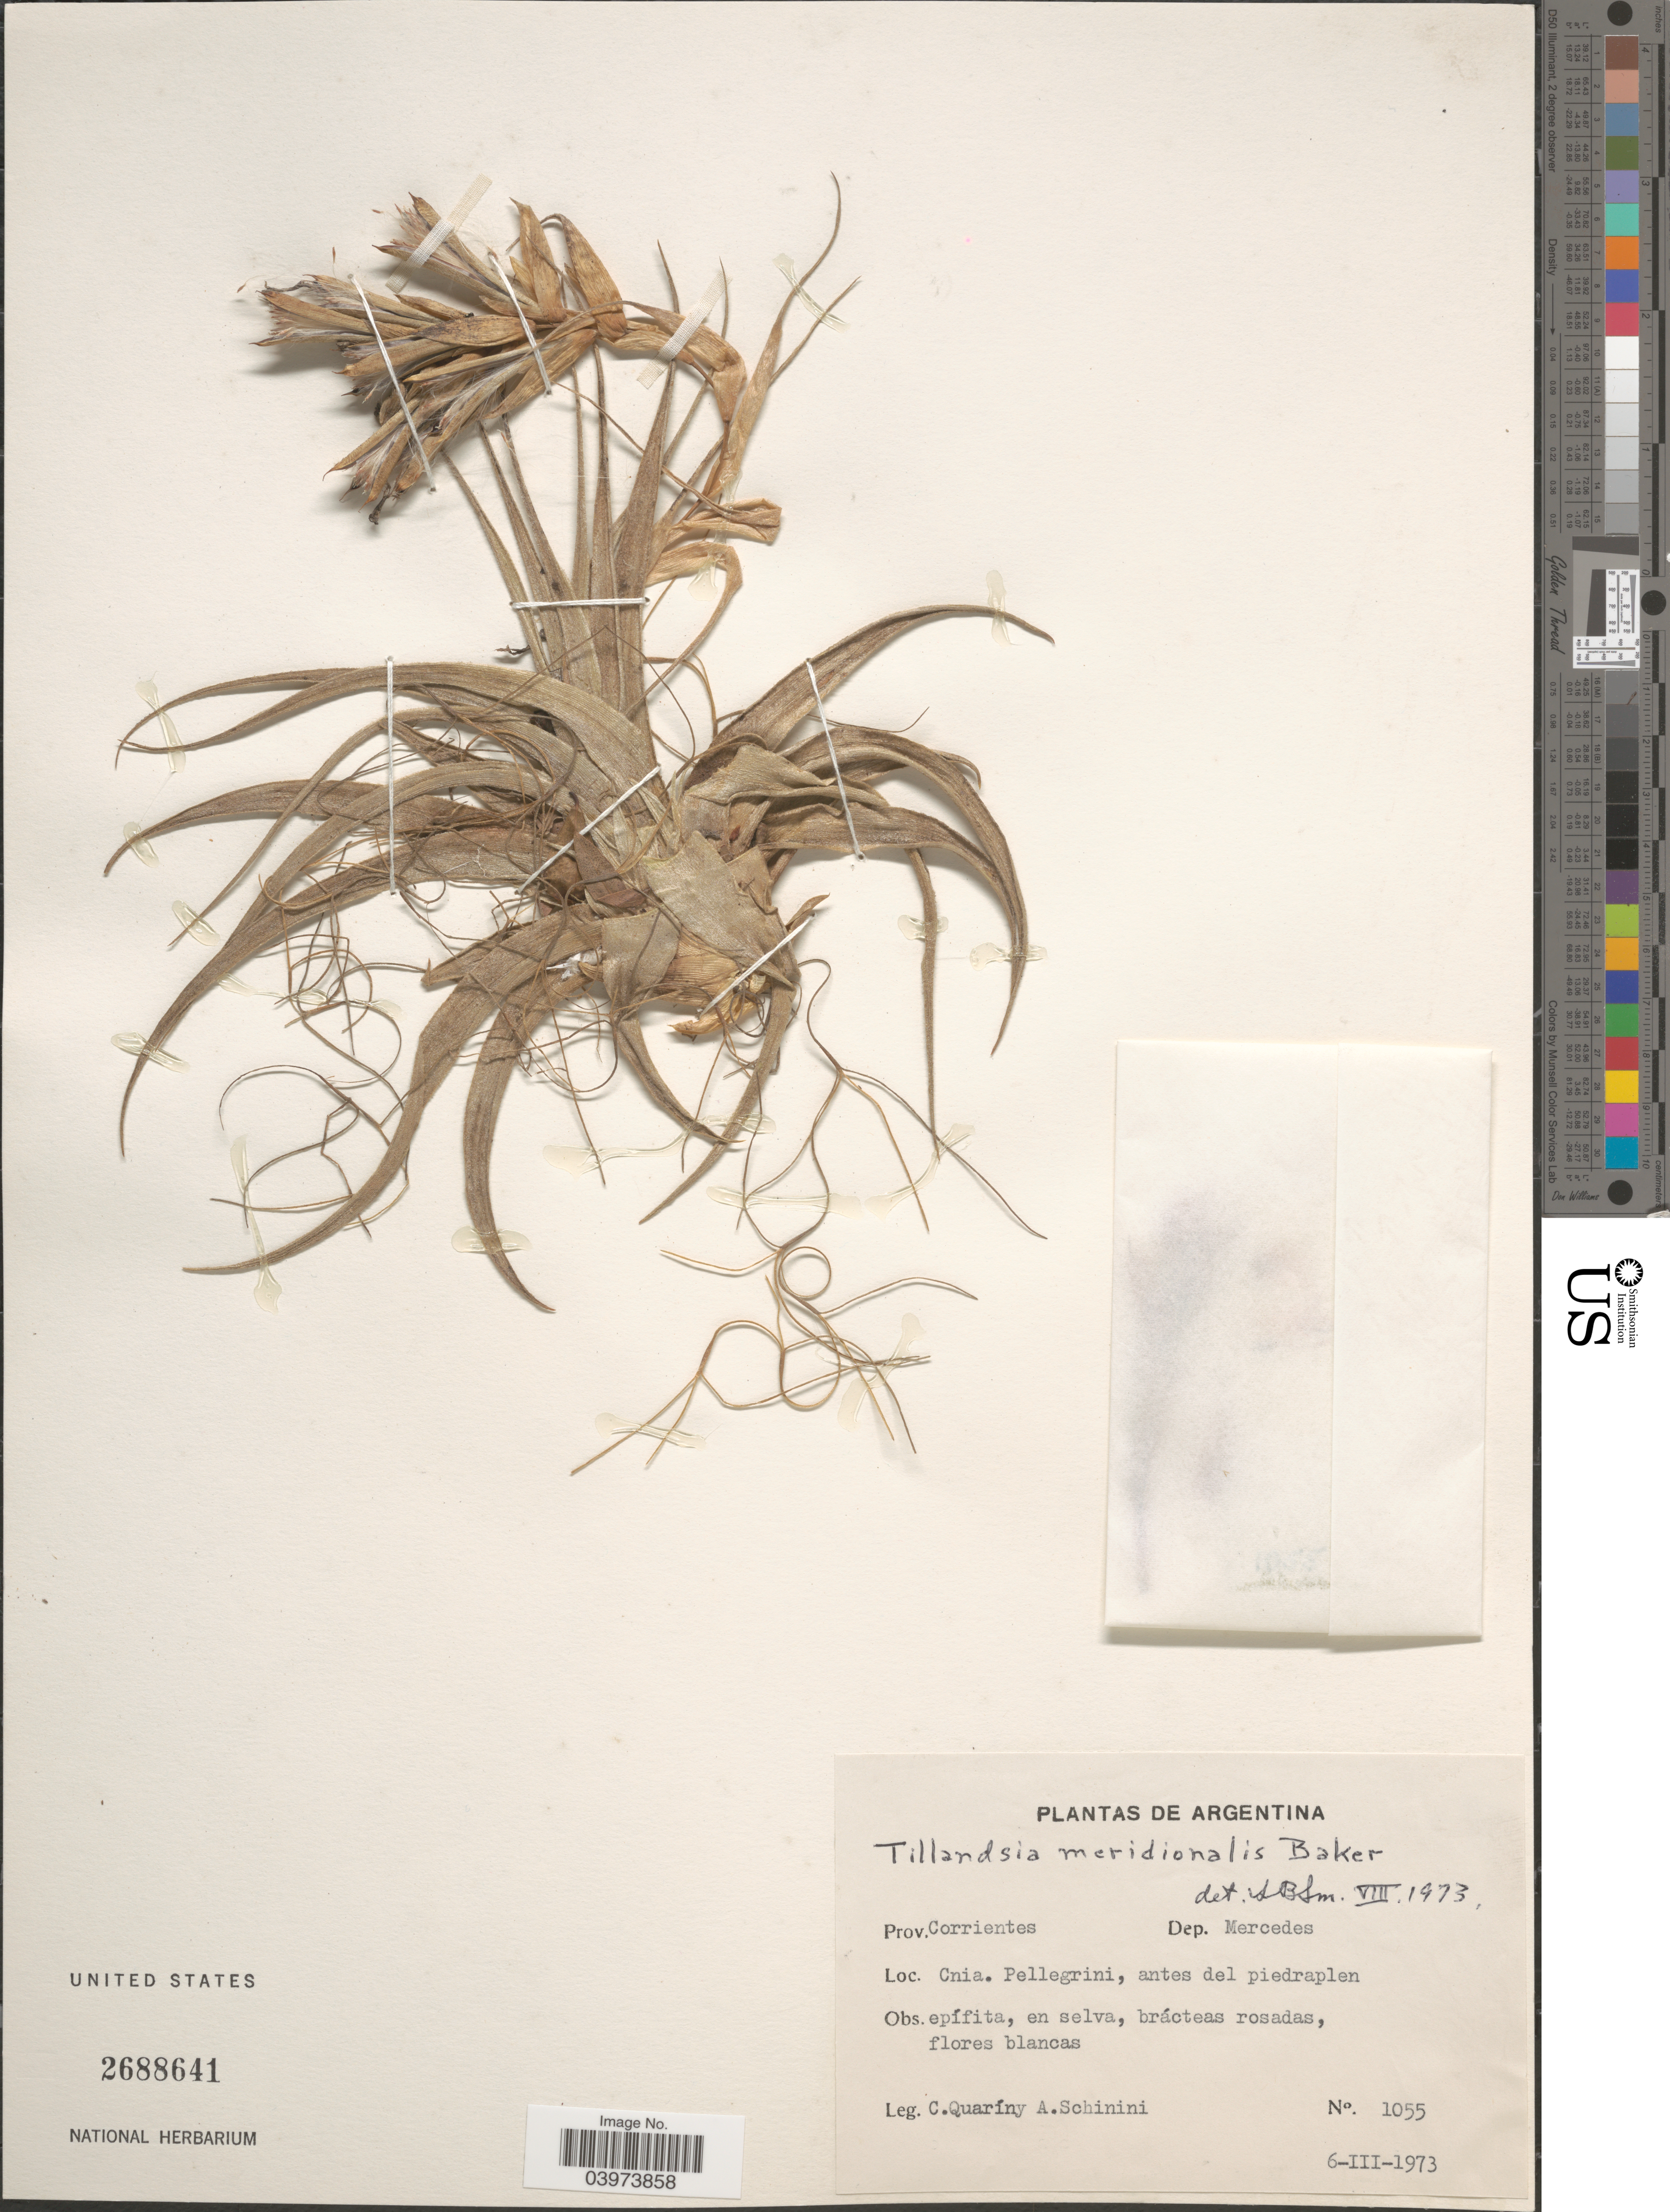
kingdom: Plantae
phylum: Tracheophyta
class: Liliopsida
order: Poales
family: Bromeliaceae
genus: Tillandsia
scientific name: Tillandsia meridionalis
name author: Baker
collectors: C. Quarín & A. Schinini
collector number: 1055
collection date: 1973-03-06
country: Argentina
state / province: Corrientes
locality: Dep. Mercedes. Cnia. Pellegrini, antes del piedraplen.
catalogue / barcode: US 2688641